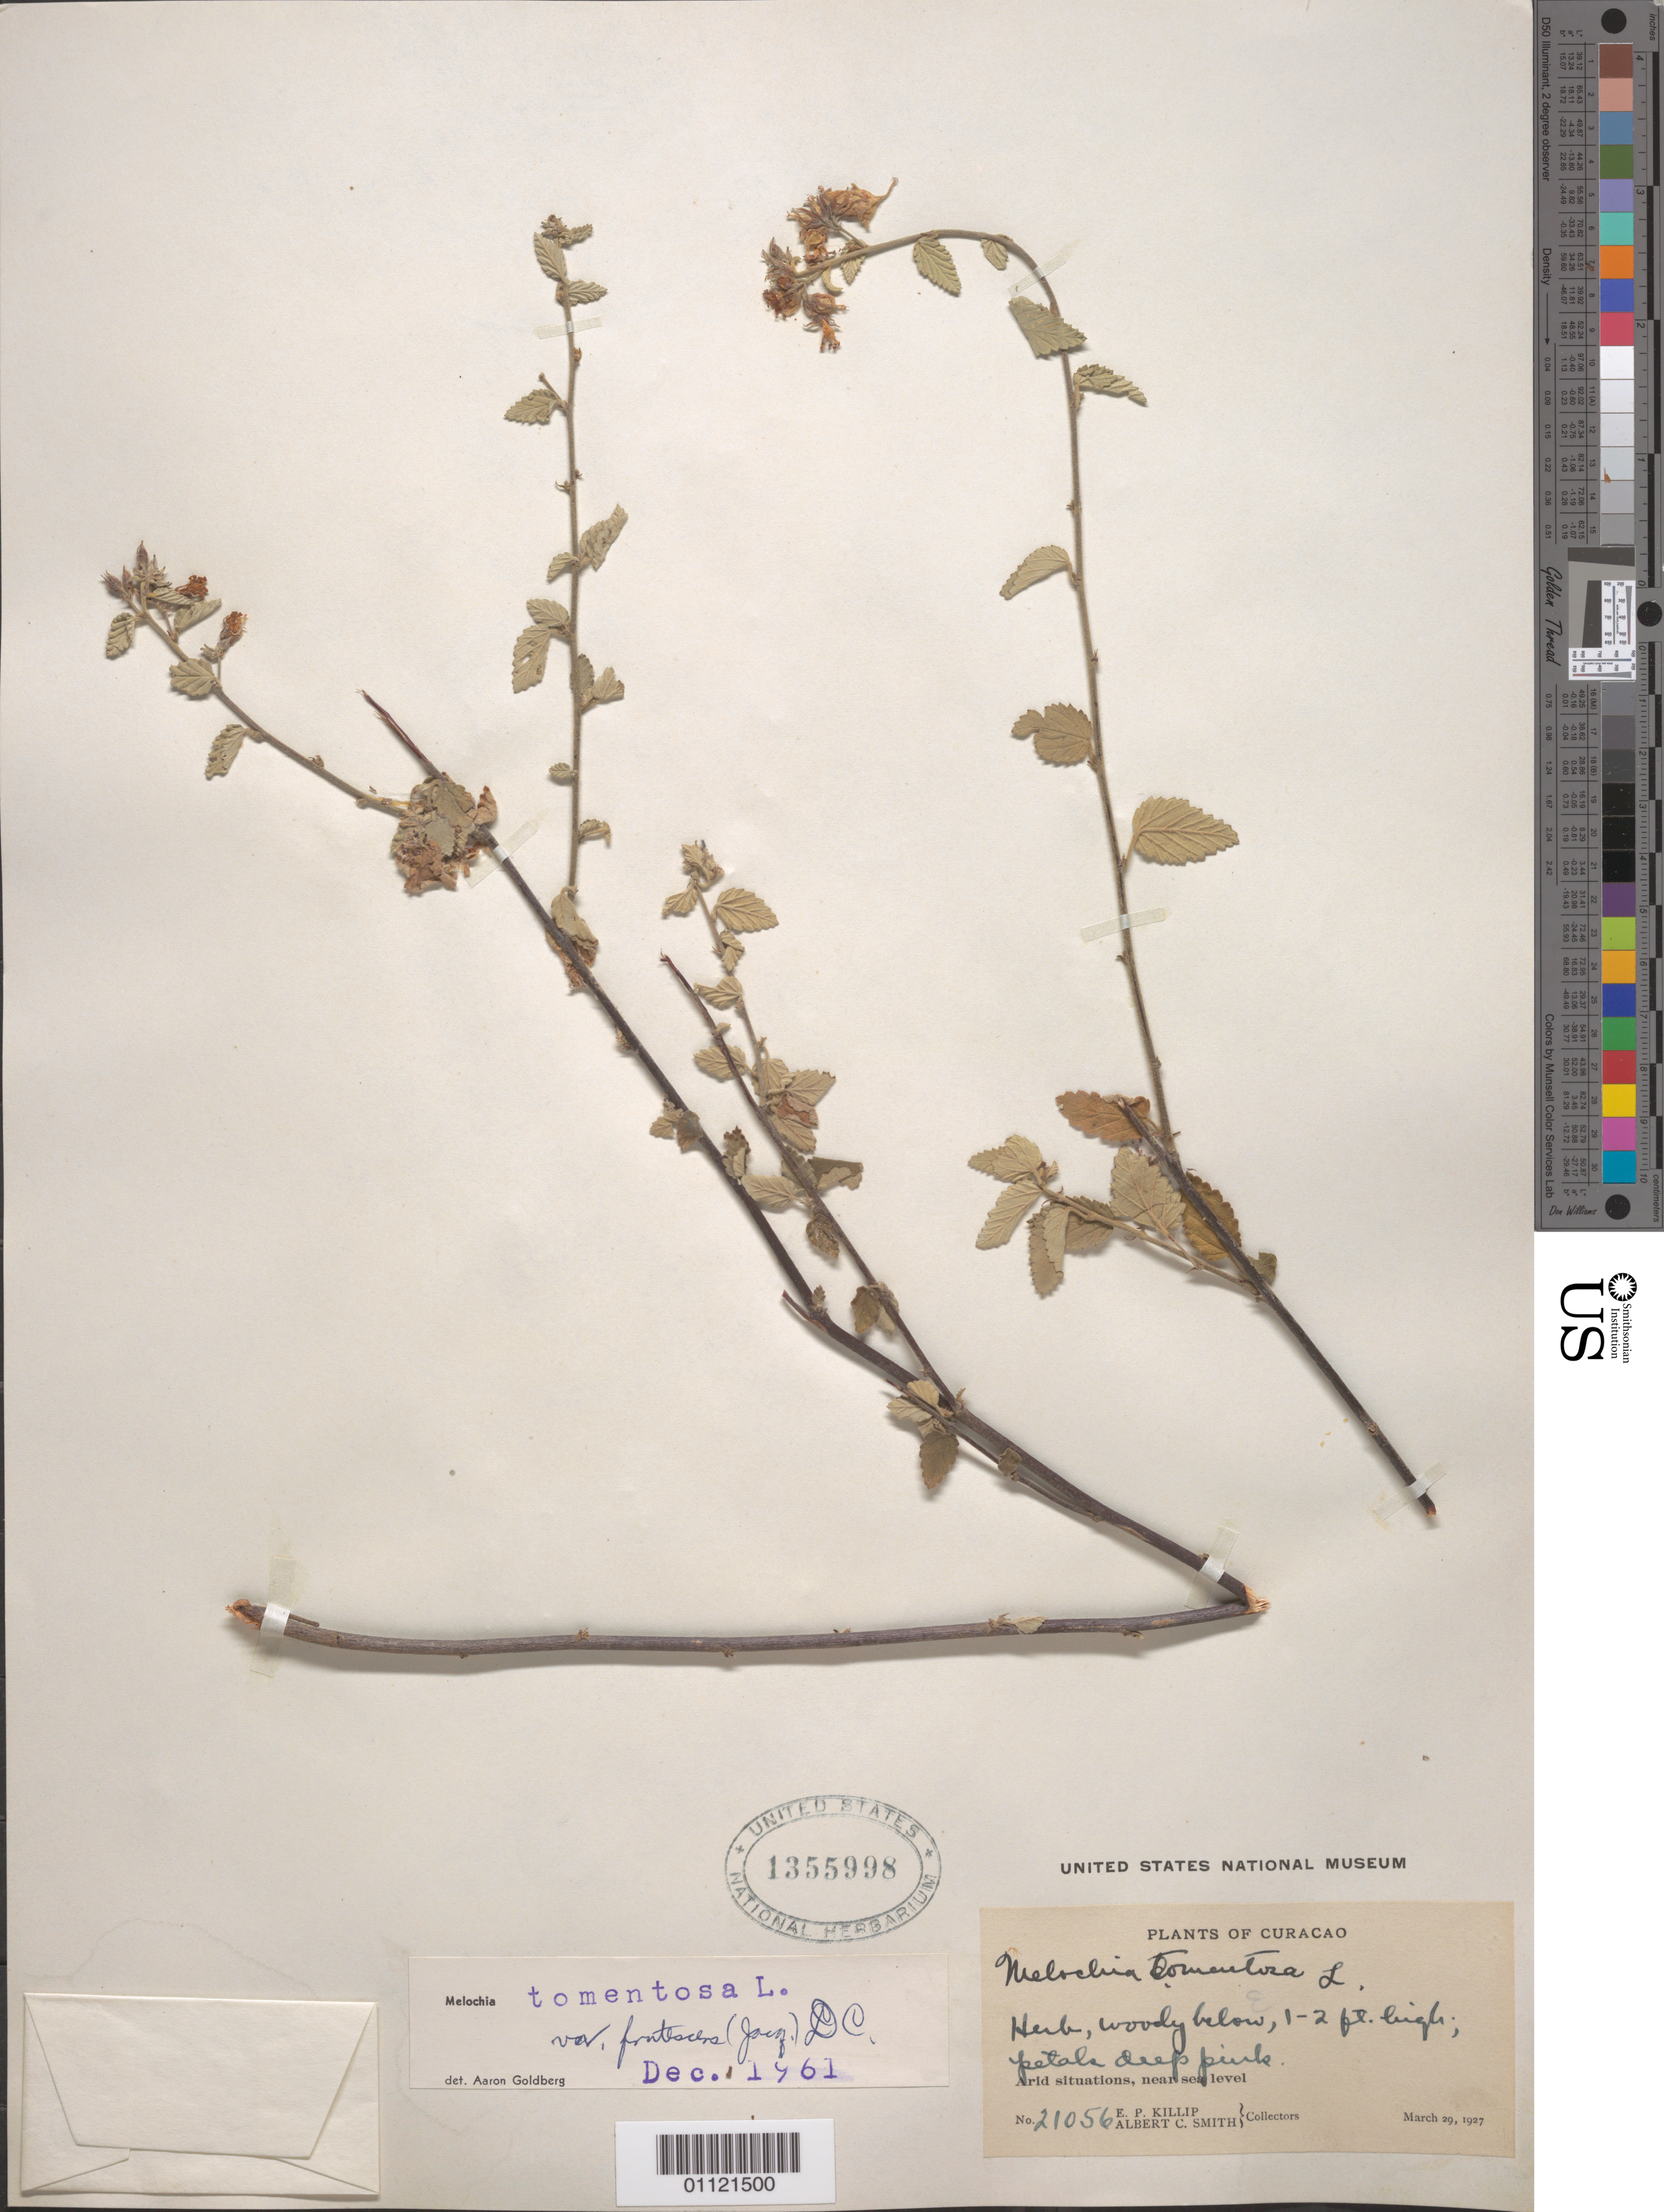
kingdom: Plantae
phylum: Tracheophyta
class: Magnoliopsida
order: Malvales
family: Malvaceae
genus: Melochia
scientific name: Melochia tomentosa var. frutescens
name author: DC.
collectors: E. P. Killip & A. C. Smith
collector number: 21056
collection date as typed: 29 Mar 1927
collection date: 1927-03-29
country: Curaçao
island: Curaçao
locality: Arid situations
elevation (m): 0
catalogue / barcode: US 1355998